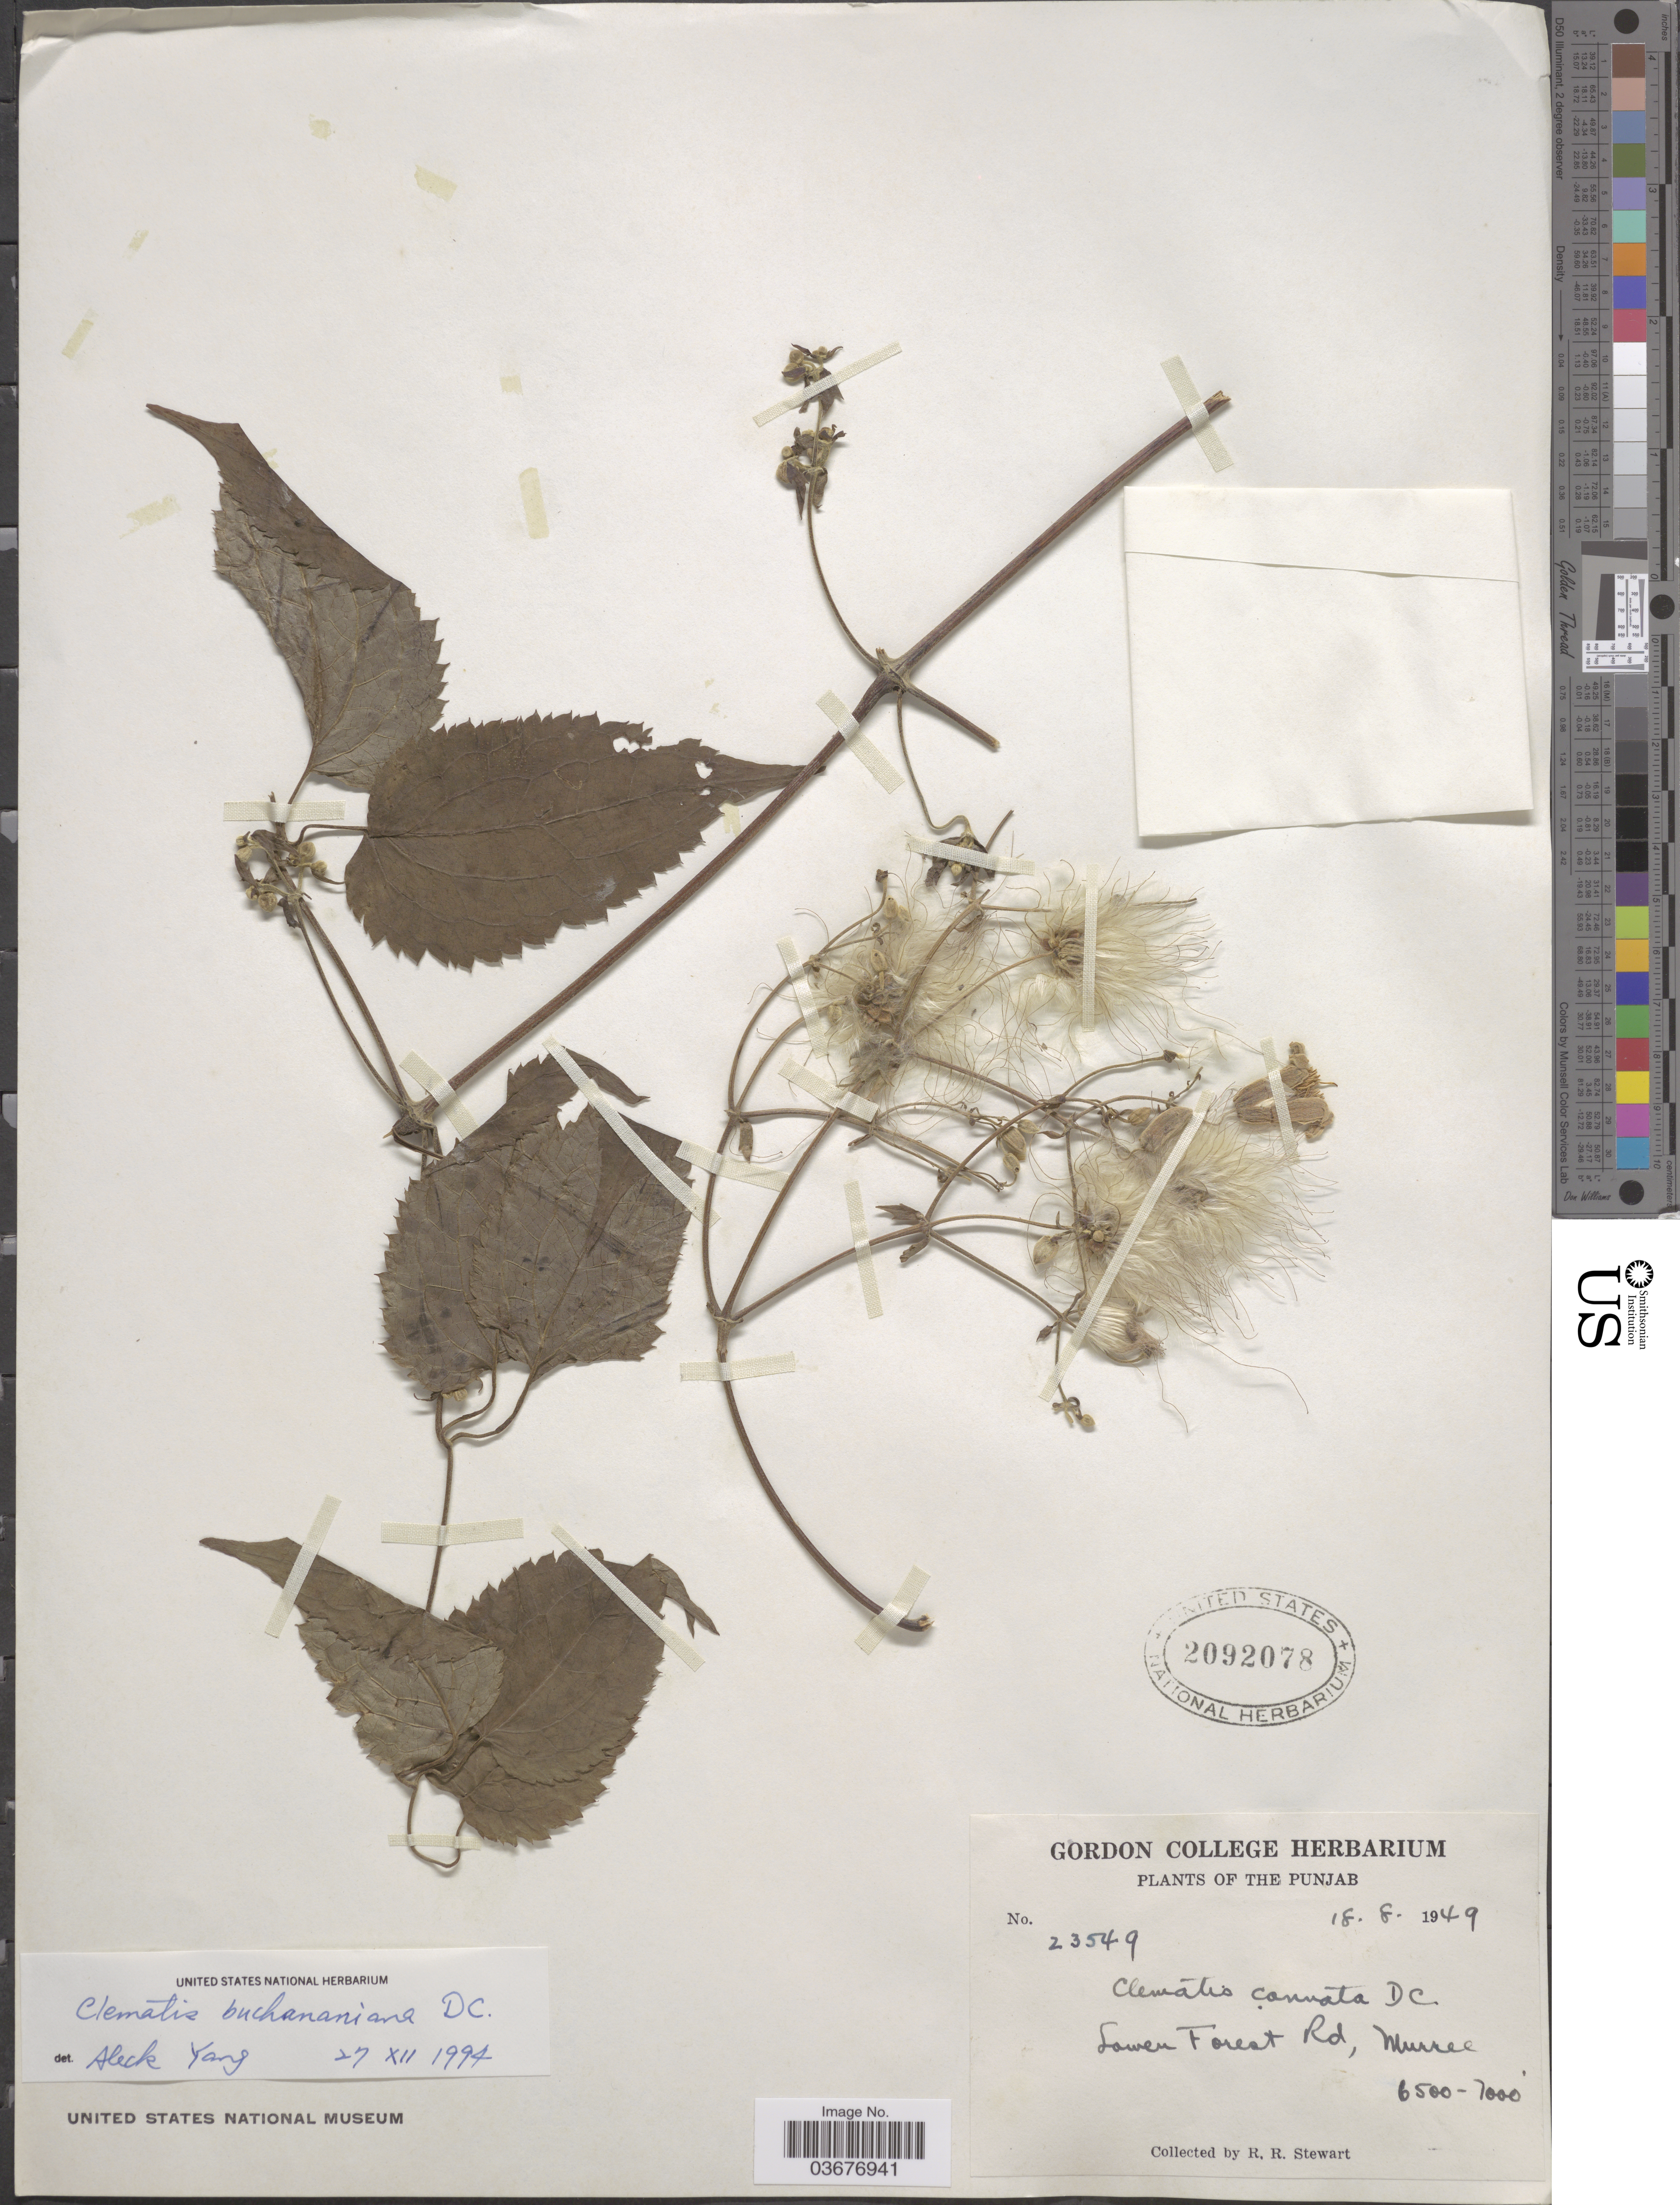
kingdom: Plantae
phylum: Tracheophyta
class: Magnoliopsida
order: Ranunculales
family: Ranunculaceae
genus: Clematis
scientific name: Clematis buchananiana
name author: DC.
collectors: R. Stewart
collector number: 23549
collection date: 1949-08-18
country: Pakistan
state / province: Punjab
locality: Lower Forest Rd, Murree.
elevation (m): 1981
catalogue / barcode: US 2092078